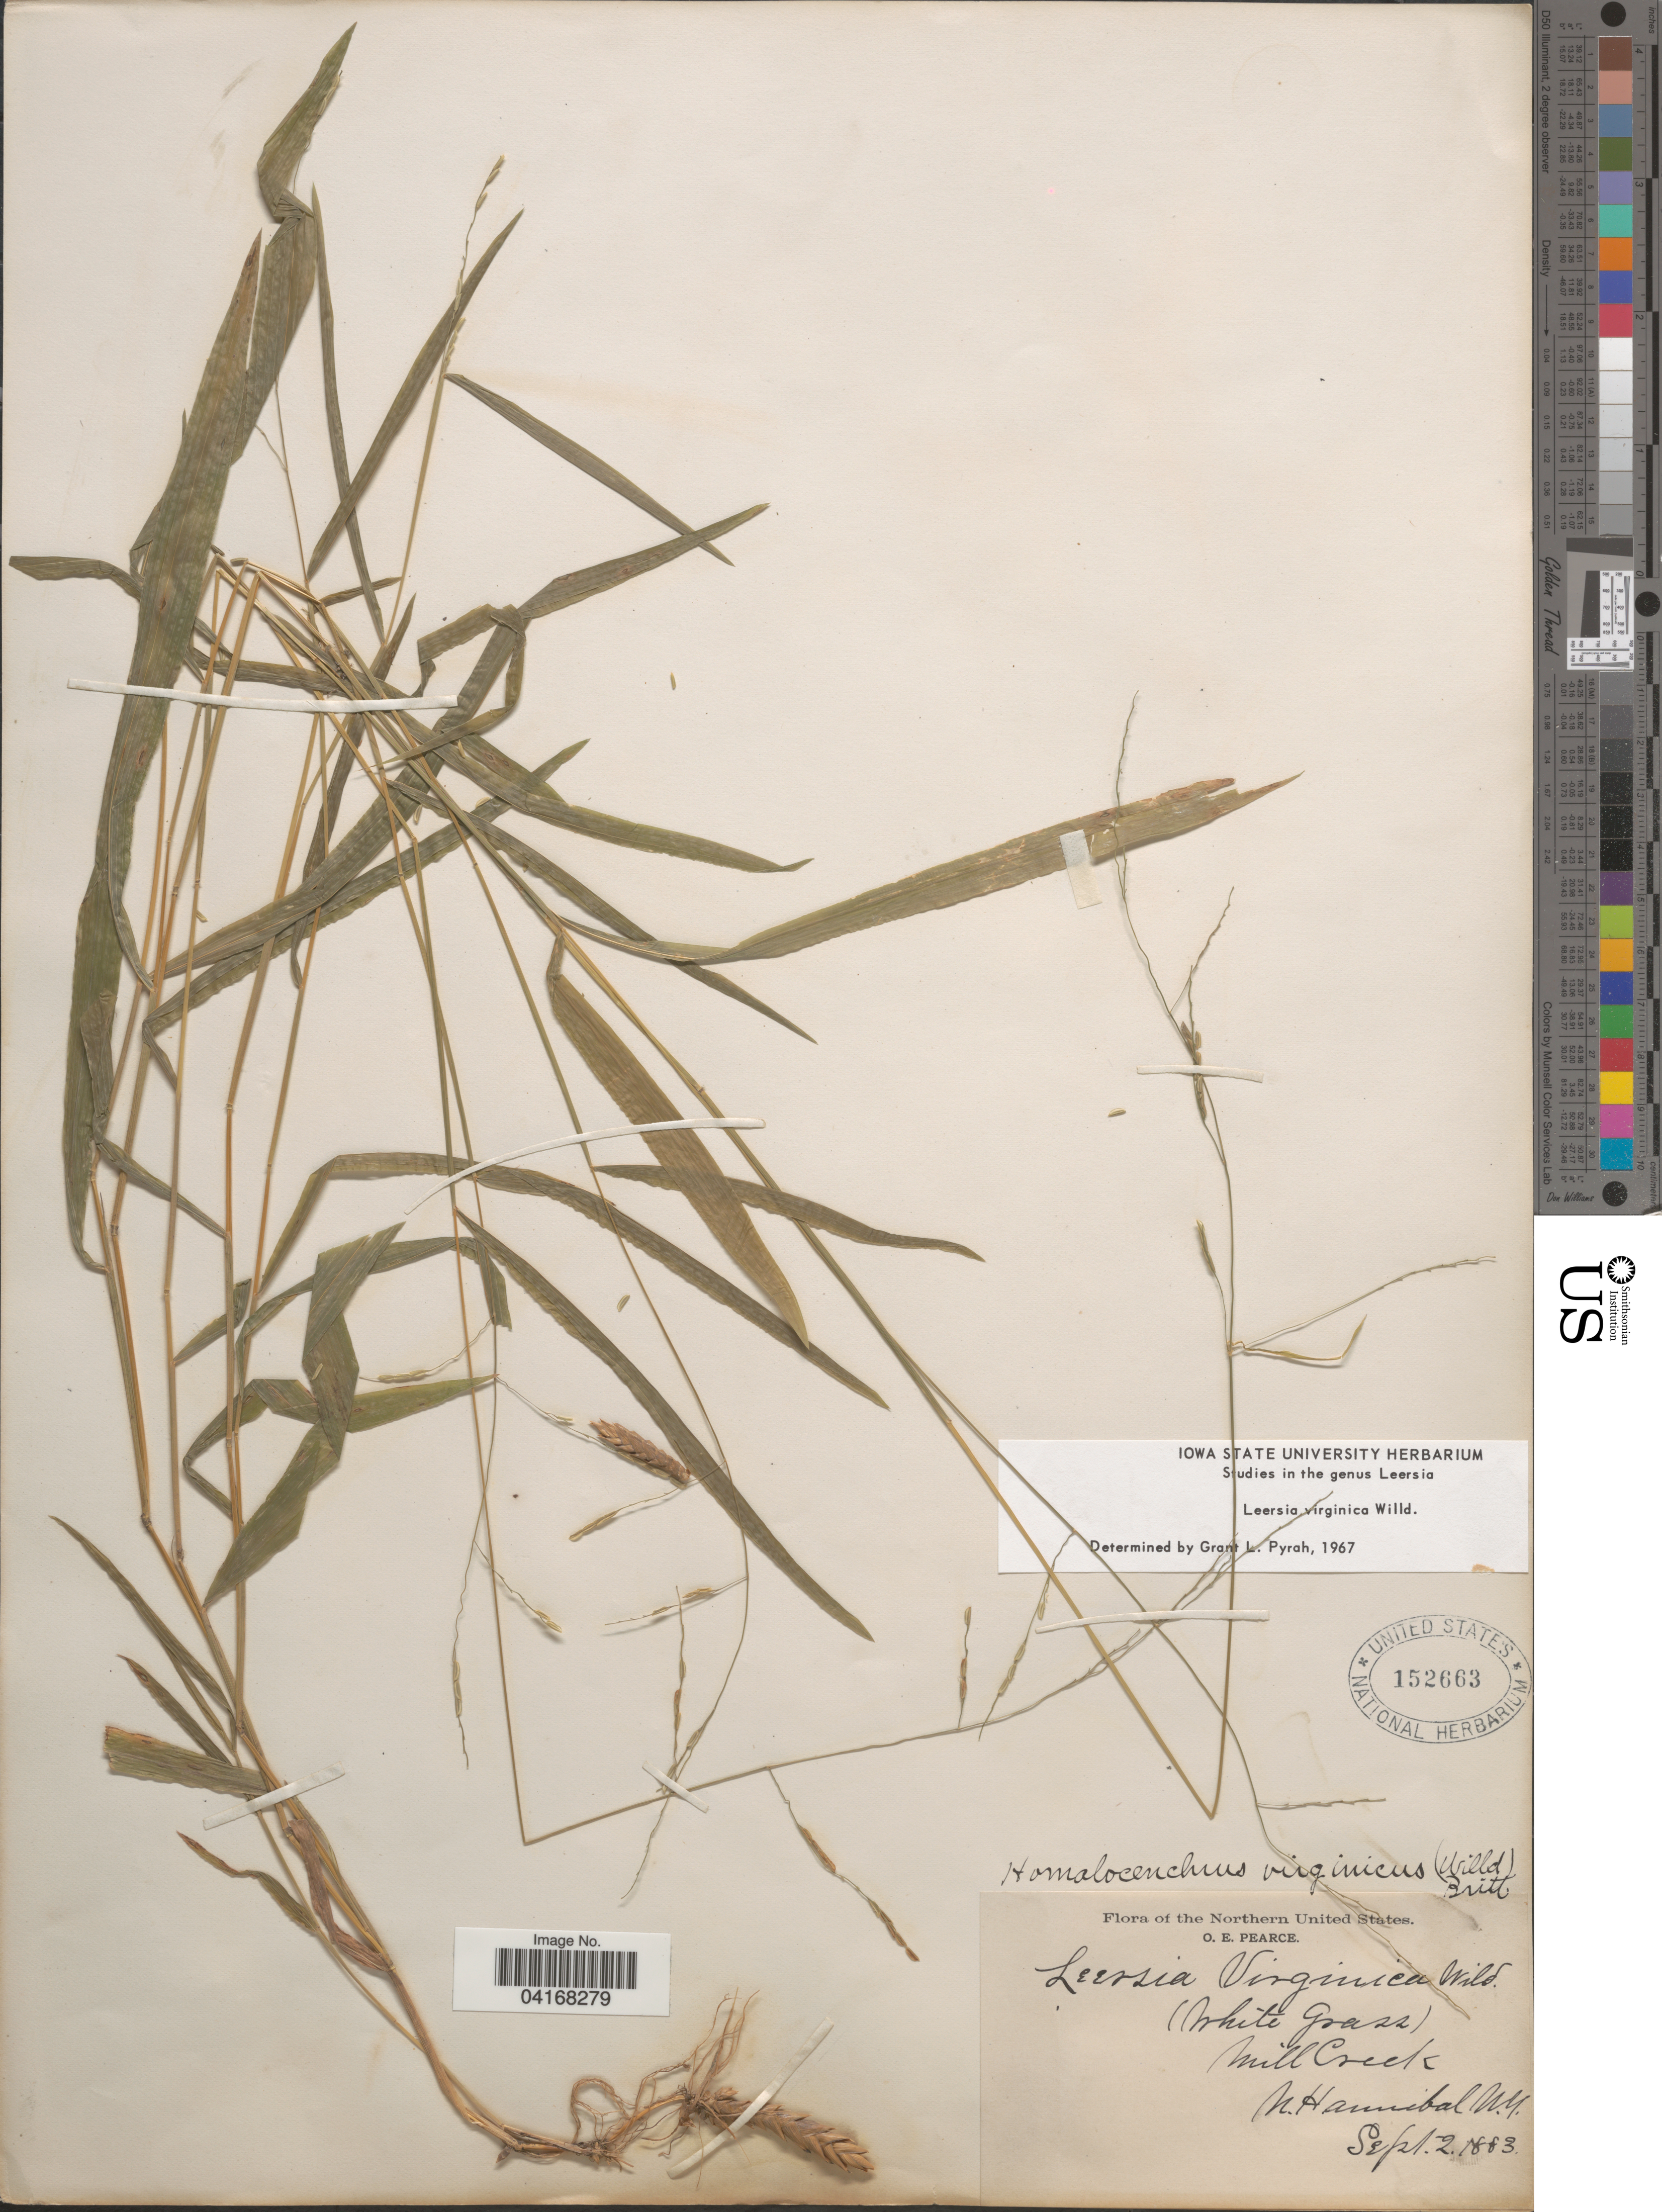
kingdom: Plantae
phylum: Tracheophyta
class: Liliopsida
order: Poales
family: Poaceae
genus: Leersia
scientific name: Leersia virginica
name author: Willd.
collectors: O. E. Pearce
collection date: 1883-09-02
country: United States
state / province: New York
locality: The Northern United States. Mill Creek. N. Hannibal.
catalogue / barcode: US 152663